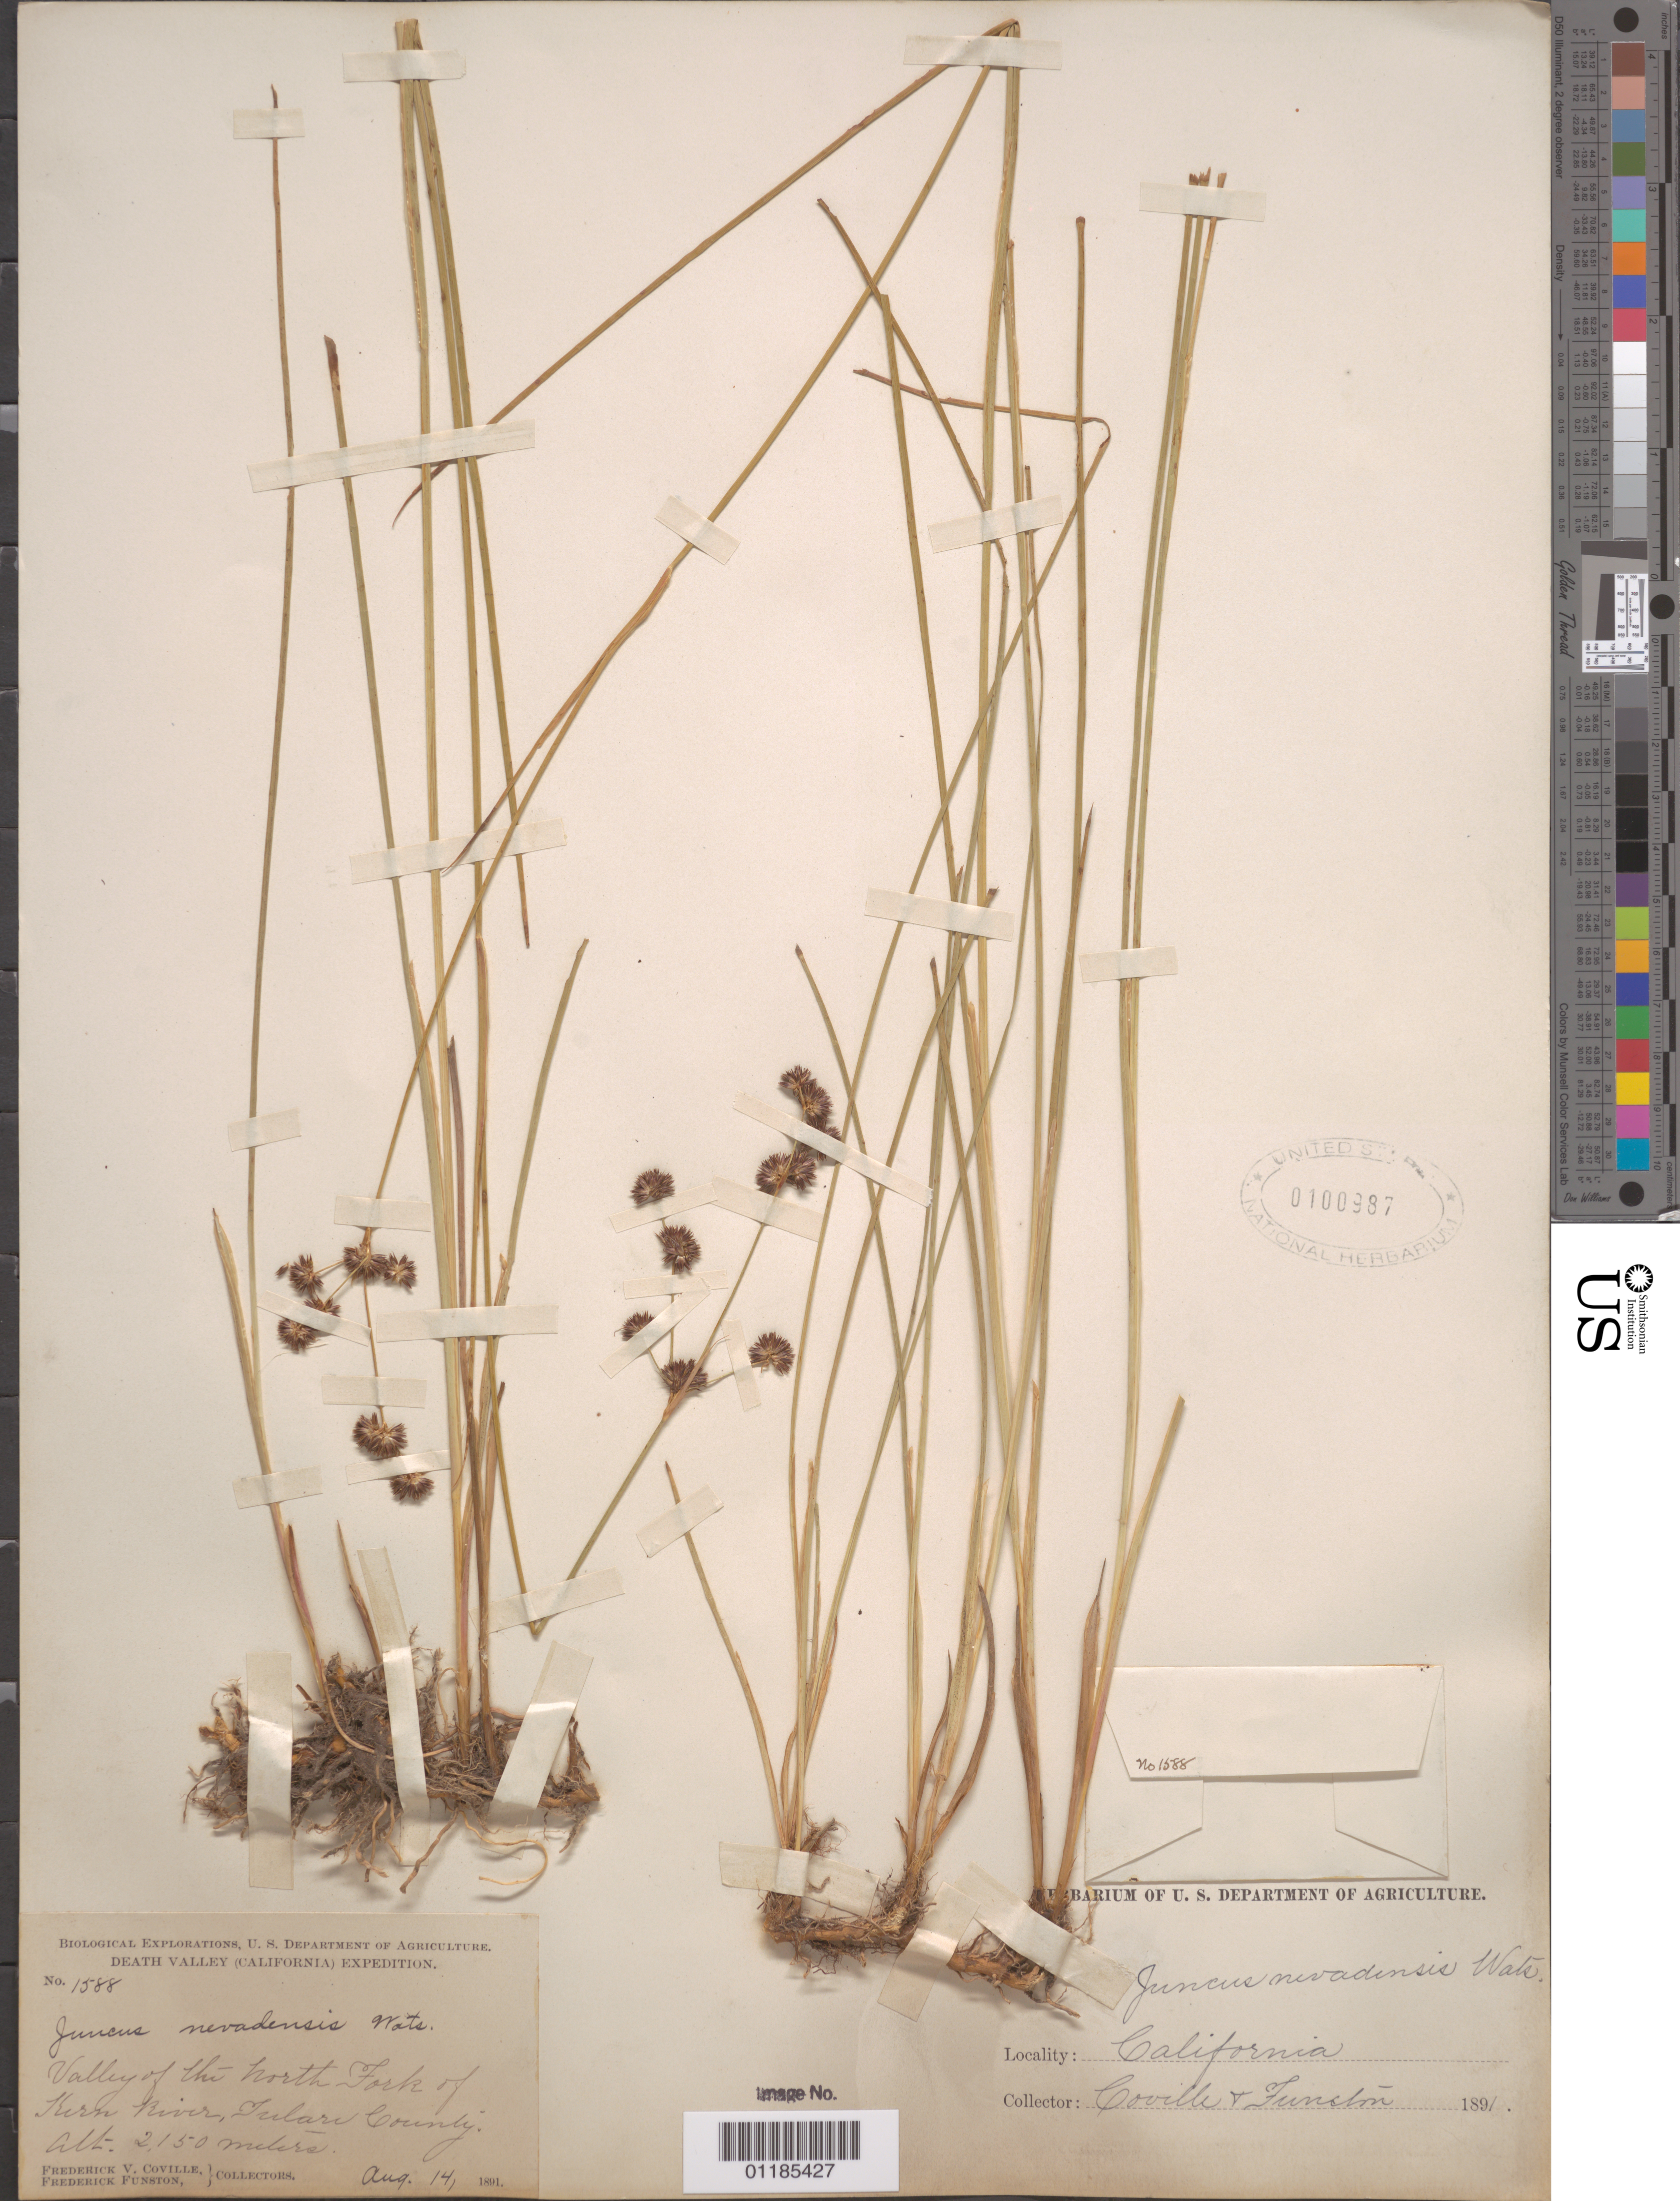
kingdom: Plantae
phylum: Tracheophyta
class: Liliopsida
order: Poales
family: Juncaceae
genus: Juncus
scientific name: Juncus nevadensis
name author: S. Watson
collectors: F. V. Coville & T. H. Kearney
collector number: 1588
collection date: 1891-08-14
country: United States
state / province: California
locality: Valley of the North Fork of Kearn River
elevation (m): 2150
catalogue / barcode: US 100987